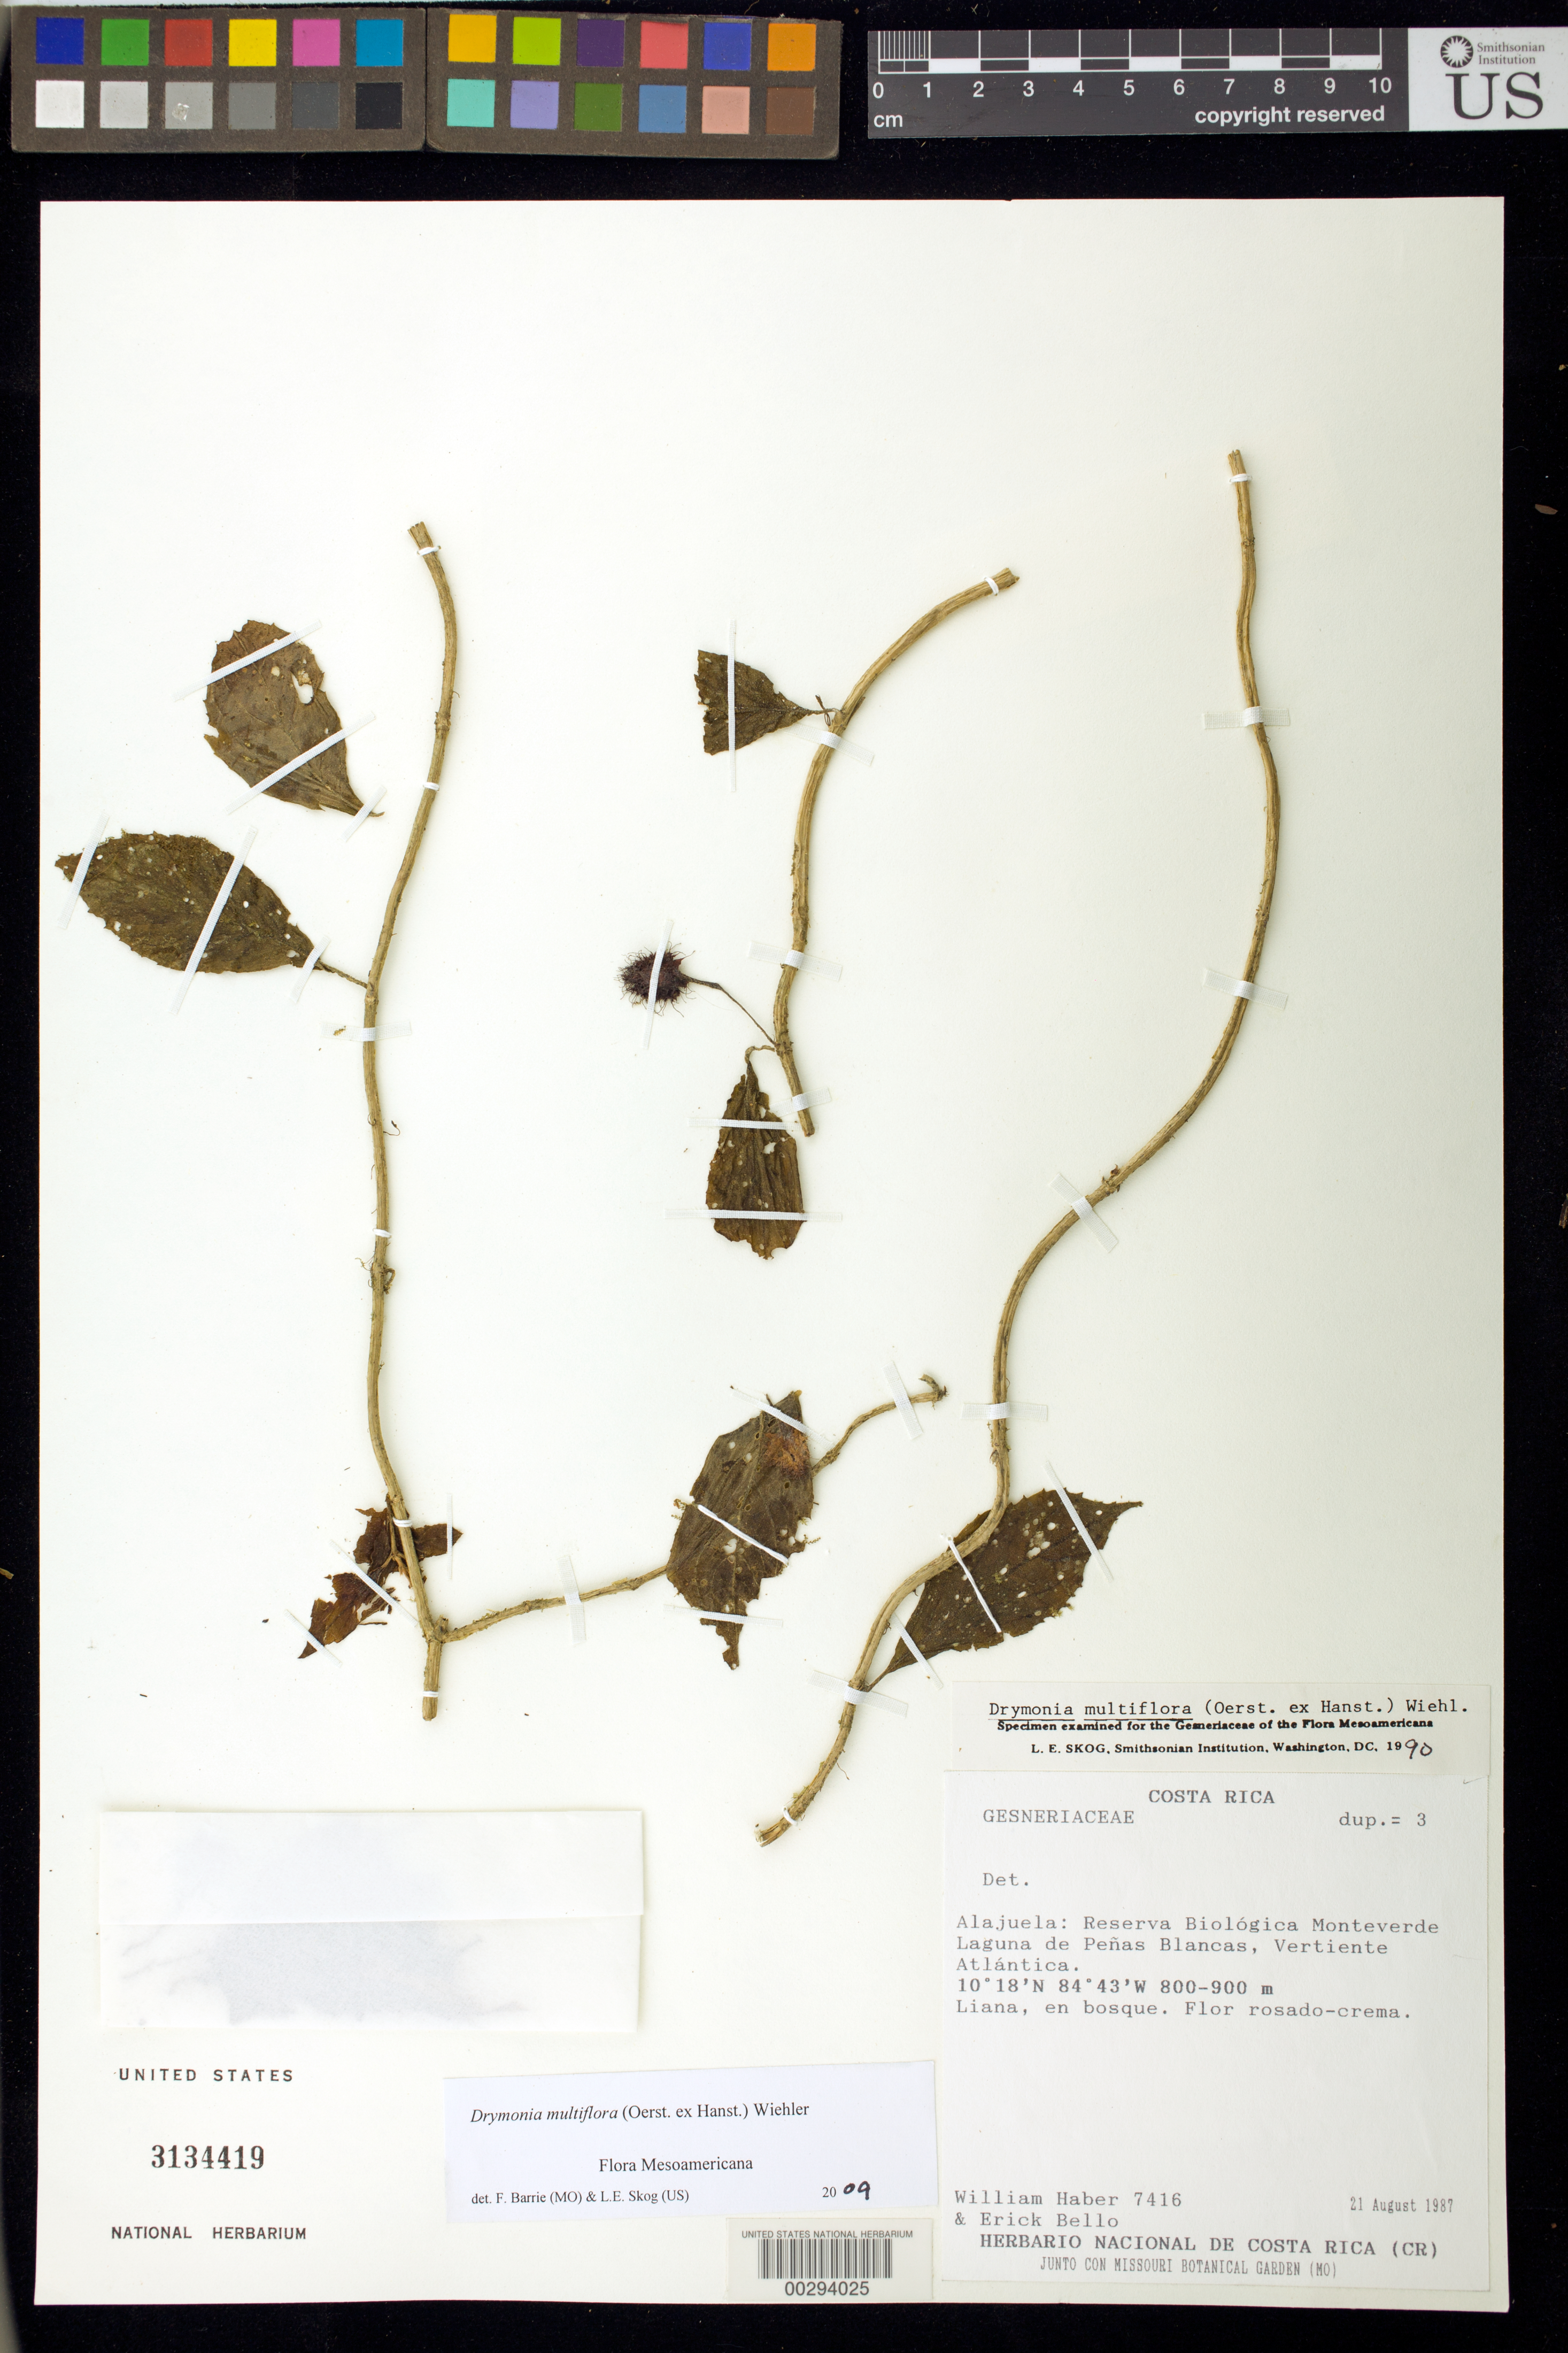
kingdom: Plantae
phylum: Tracheophyta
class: Magnoliopsida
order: Lamiales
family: Gesneriaceae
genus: Drymonia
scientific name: Drymonia multiflora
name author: (Oerst. ex Hanst.) Wiehler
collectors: W. Haber & E. Bello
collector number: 7416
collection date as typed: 21 Aug 1987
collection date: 1987-08-21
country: Costa Rica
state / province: Alajuela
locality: Reserva Biologica Monteverde Laguna de Penas Blancas, Atlantic slope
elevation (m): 800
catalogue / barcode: US 3134419